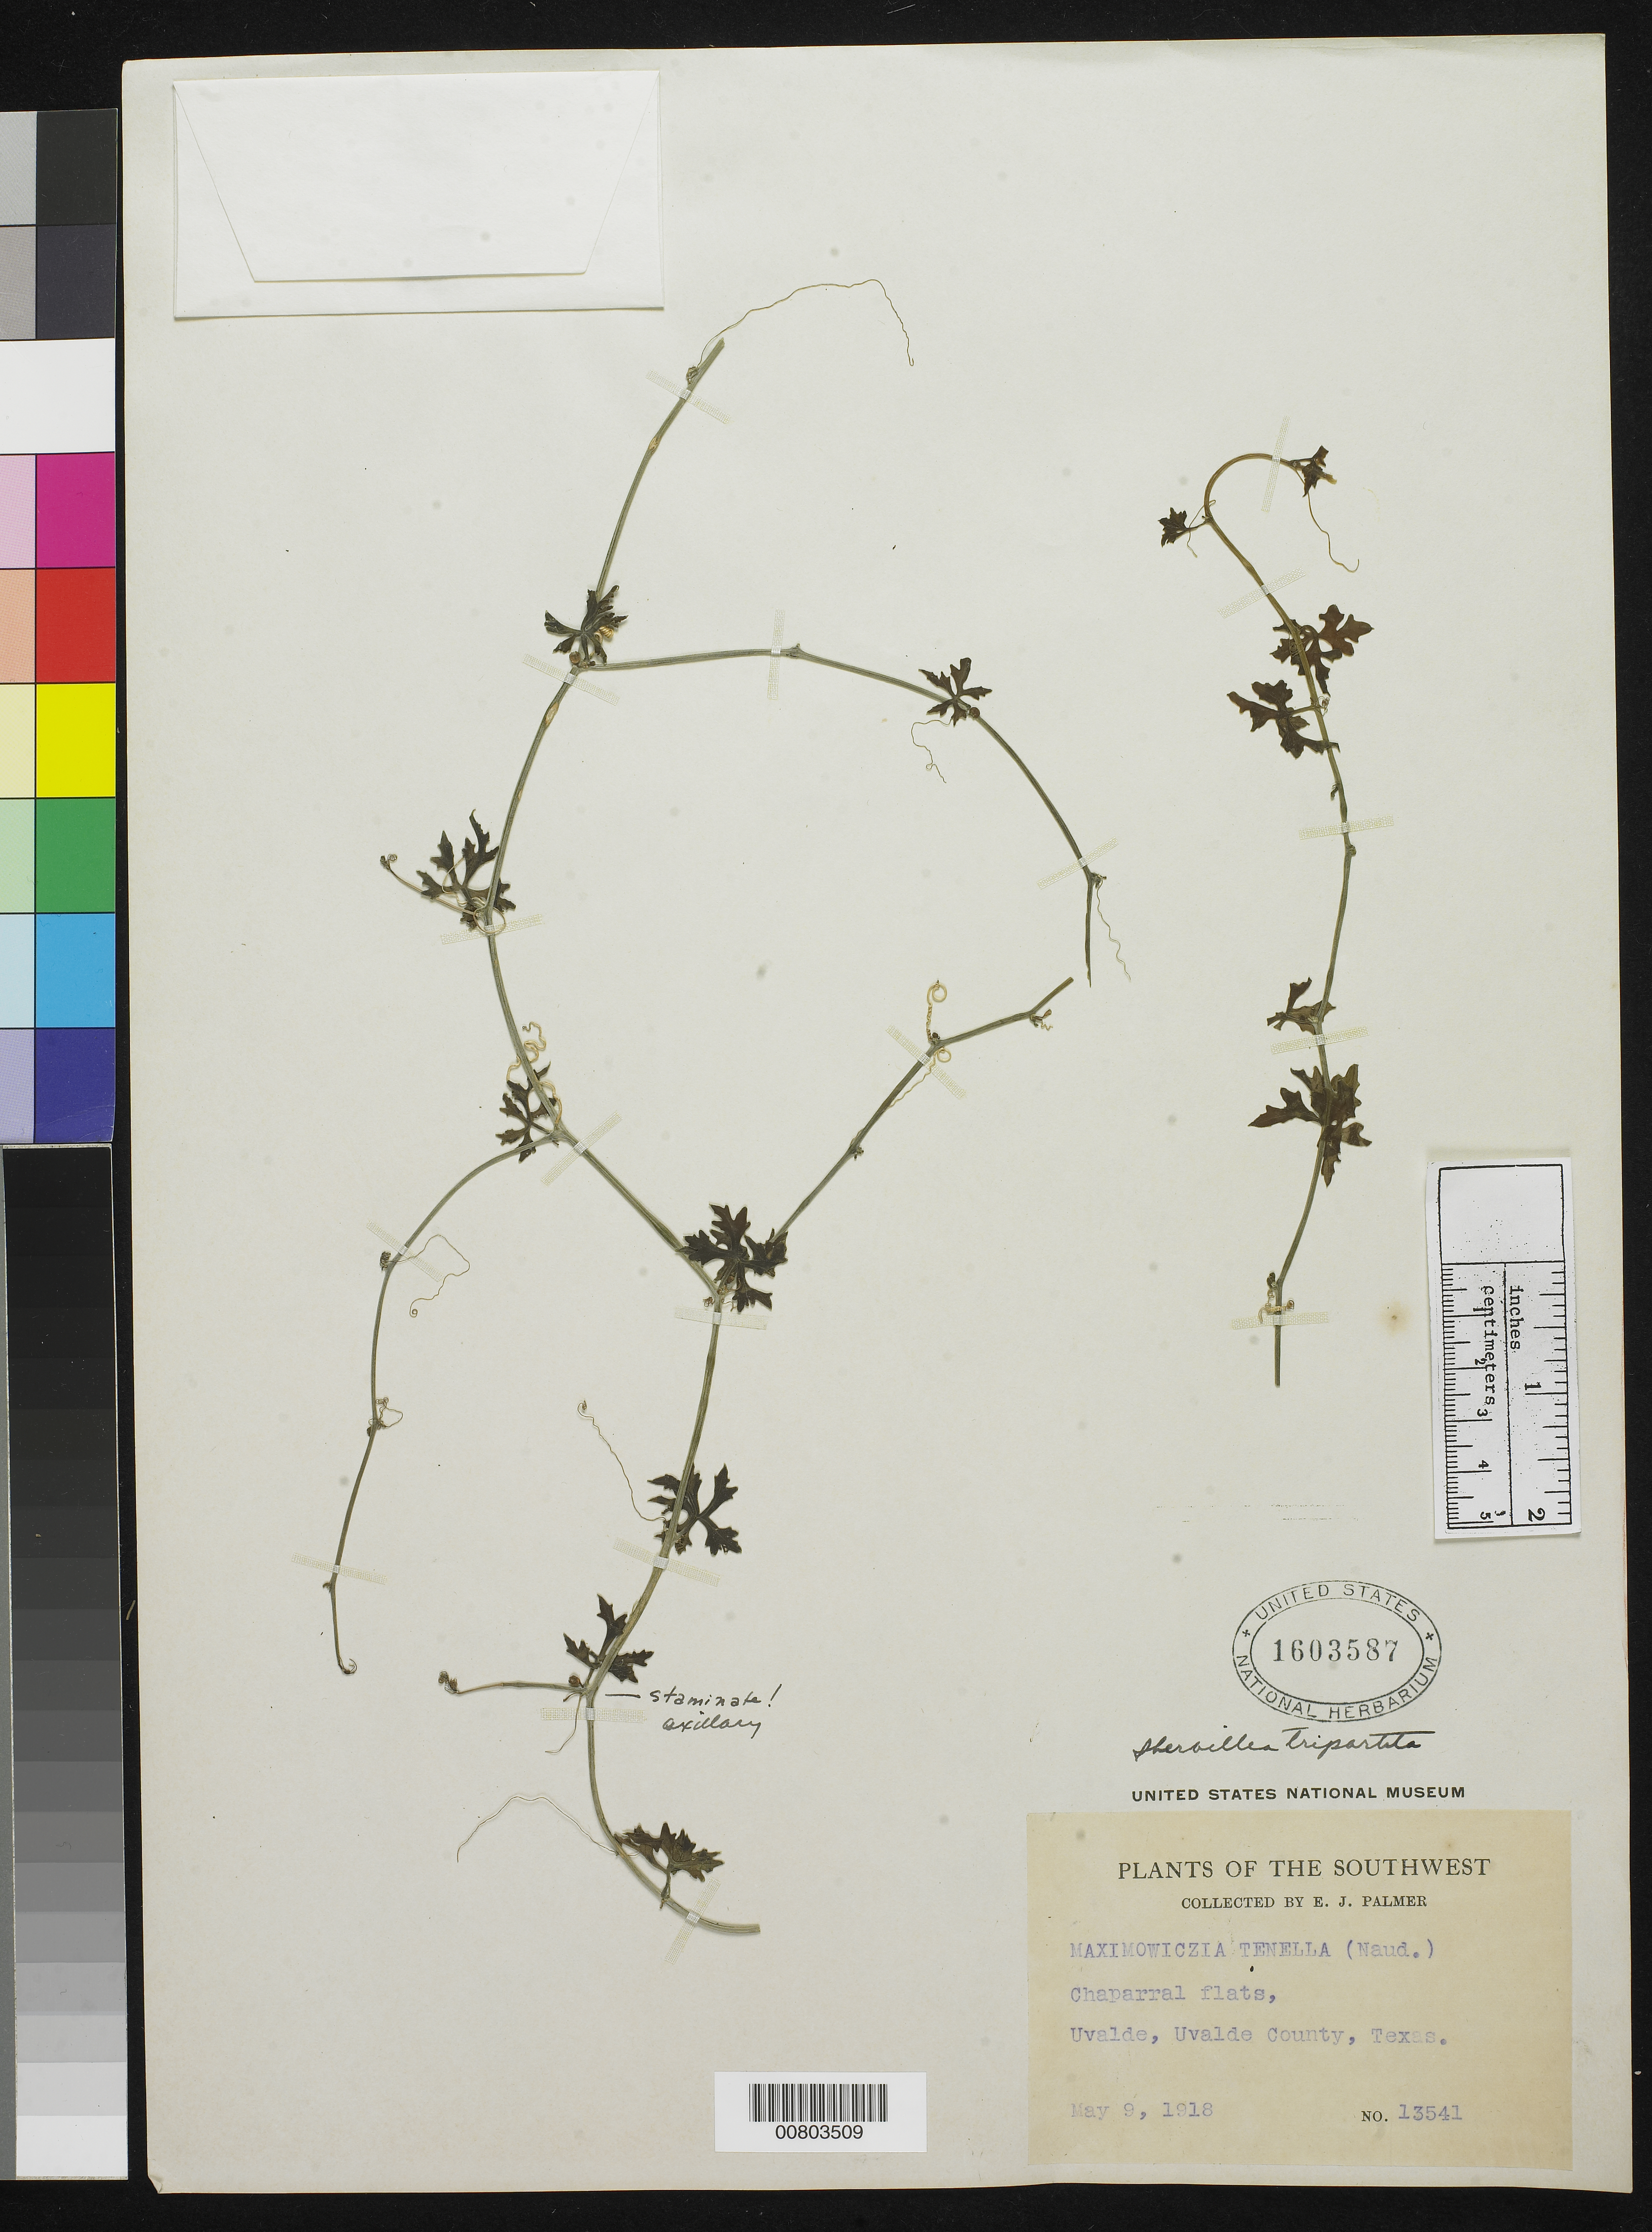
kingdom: Plantae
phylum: Tracheophyta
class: Magnoliopsida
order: Cucurbitales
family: Cucurbitaceae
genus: Ibervillea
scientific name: Ibervillea tripartita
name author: (Naudin) Greene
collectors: E. J. Palmer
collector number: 13541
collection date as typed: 09 May 1918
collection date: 1918-05-09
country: United States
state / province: Texas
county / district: Uvalde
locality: Uvalde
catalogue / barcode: US 1603587